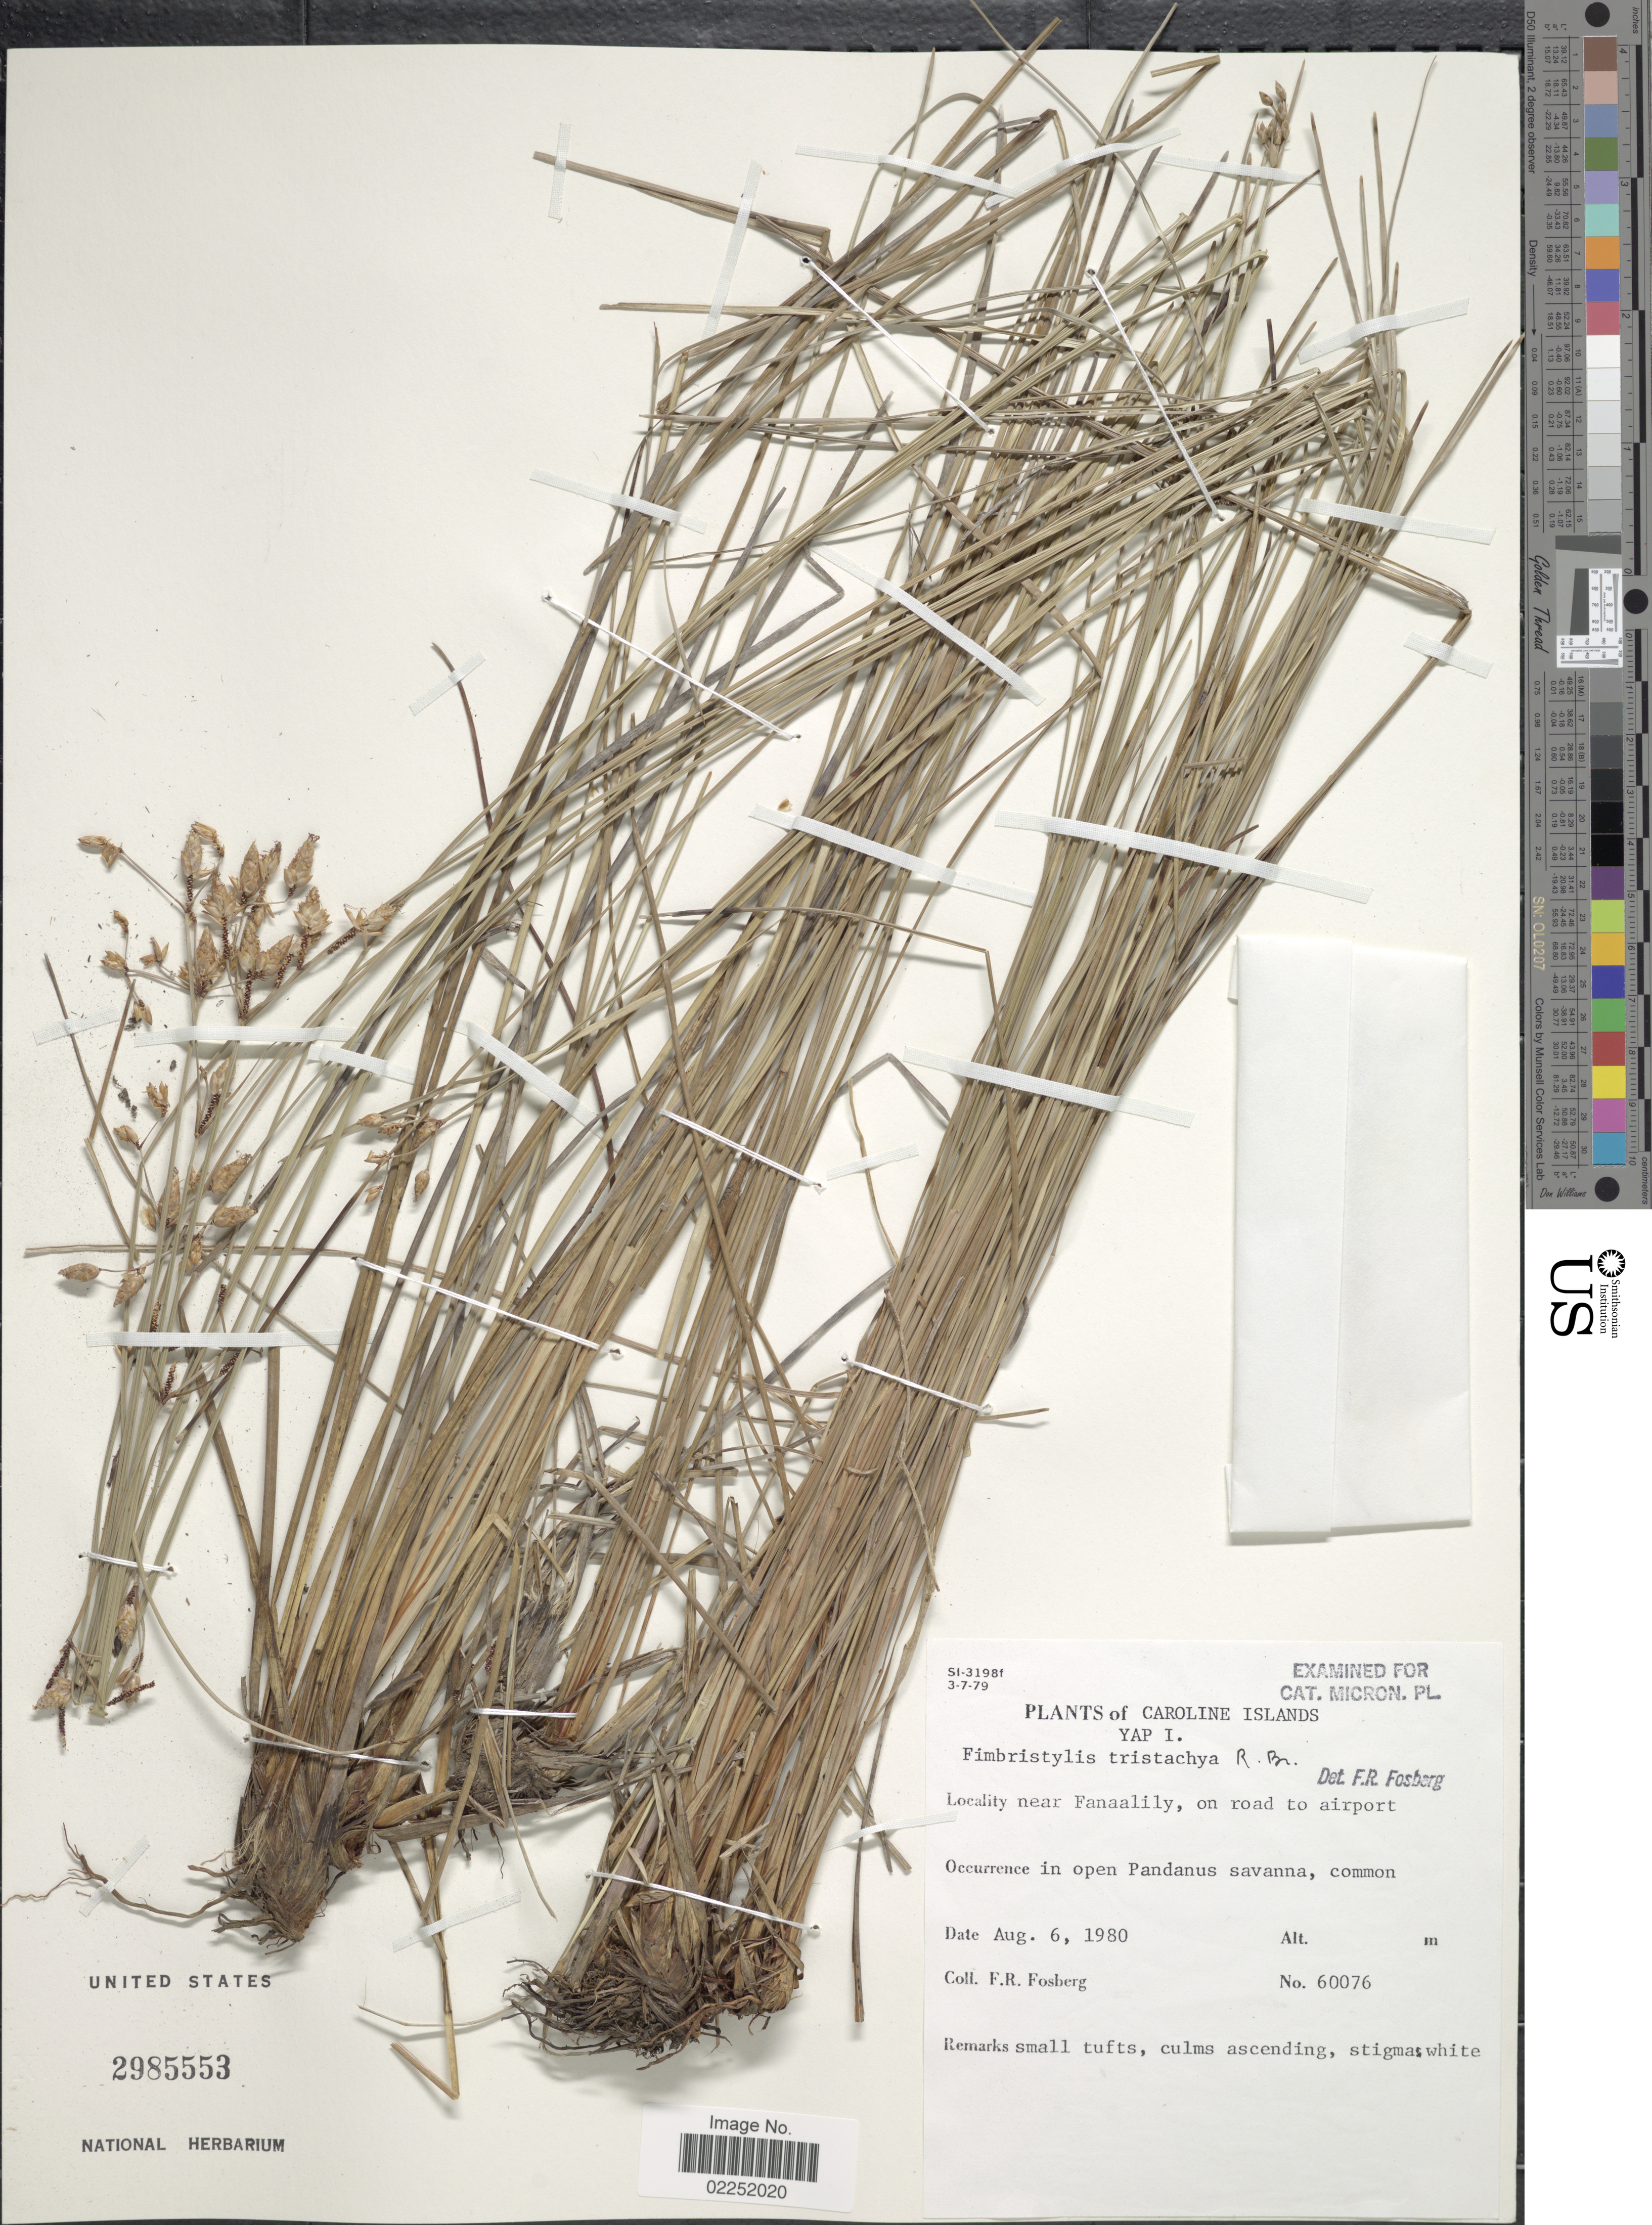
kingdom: Plantae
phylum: Tracheophyta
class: Liliopsida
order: Poales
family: Cyperaceae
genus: Fimbristylis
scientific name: Fimbristylis tristachya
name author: R. Br.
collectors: F. R. Fosberg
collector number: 60076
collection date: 1980-08-06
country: Micronesia, Federated States of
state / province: Yap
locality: Caroline Islands, Yap I. near Fanaalily, on road to airport, in open Pandanus savanna, common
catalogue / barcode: US 2985553